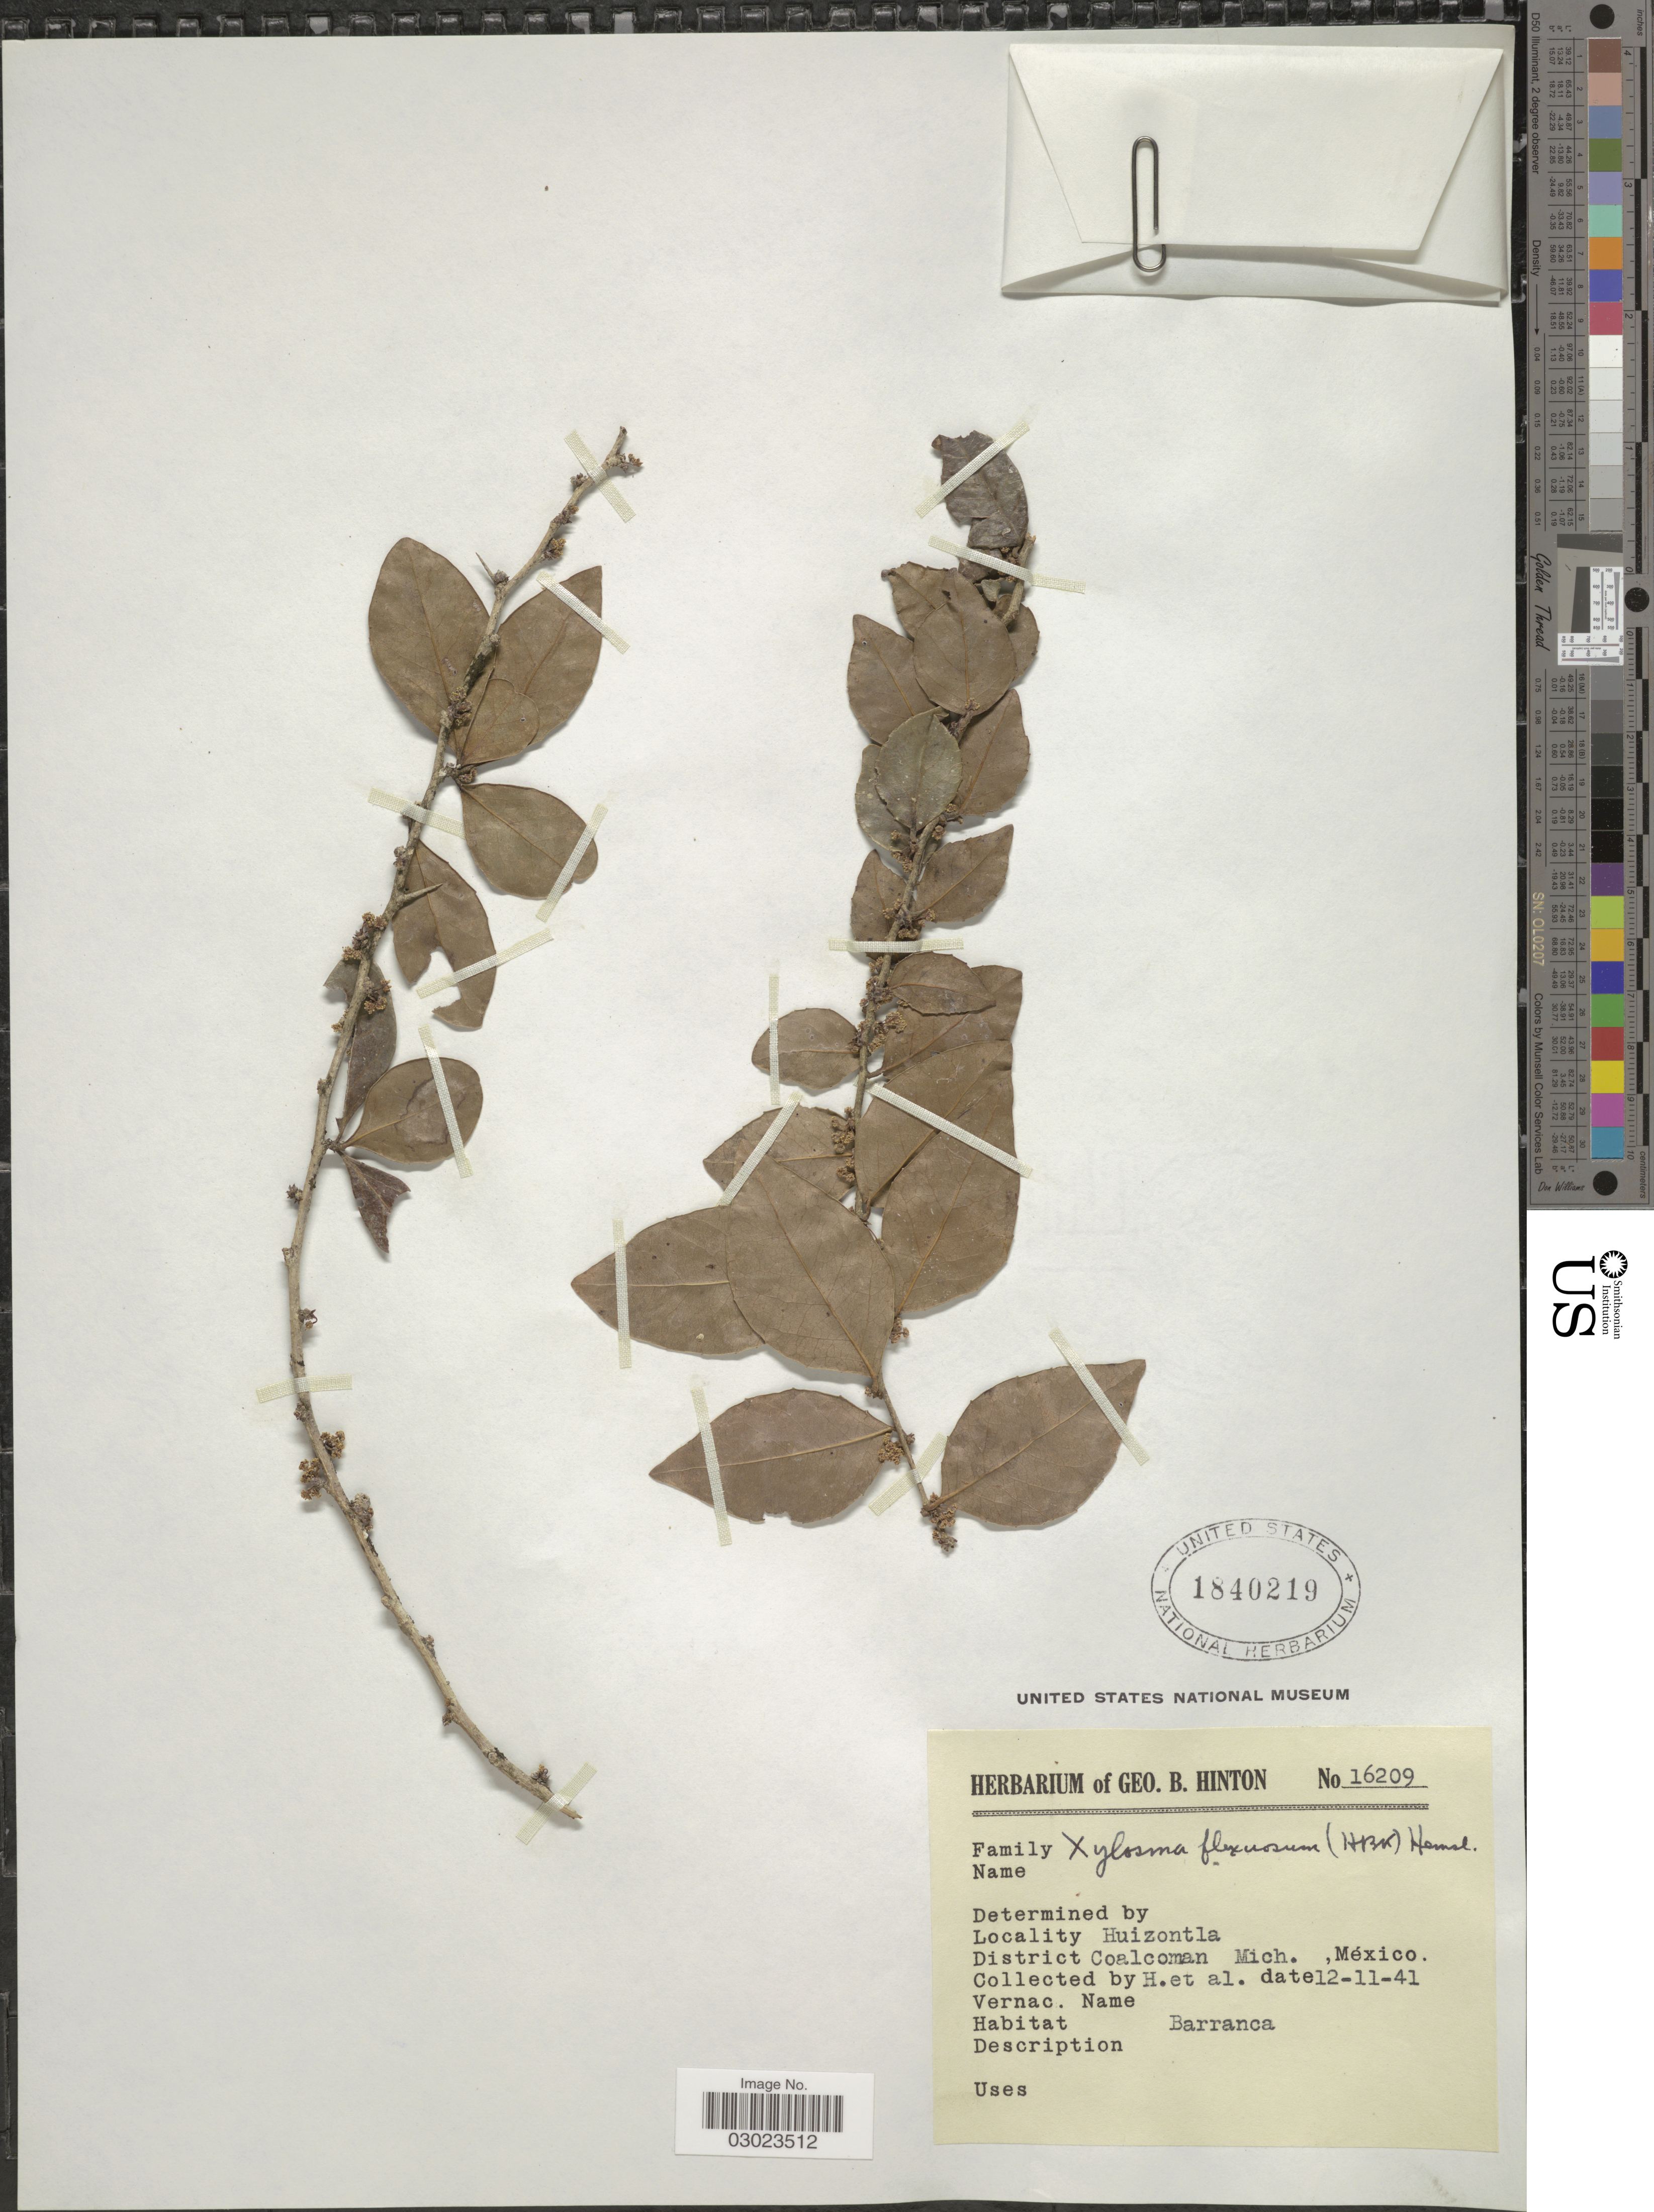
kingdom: Plantae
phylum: Tracheophyta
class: Magnoliopsida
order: Malpighiales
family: Salicaceae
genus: Xylosma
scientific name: Xylosma flexuosa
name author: (Kunth) Hemsl.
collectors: G. B. Hinton & et al.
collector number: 16209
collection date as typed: Transcribed d/m/y: 12/11/41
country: Mexico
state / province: Michoacán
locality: Huizontla, District Coalcoman Mich., México.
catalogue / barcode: US 1840219